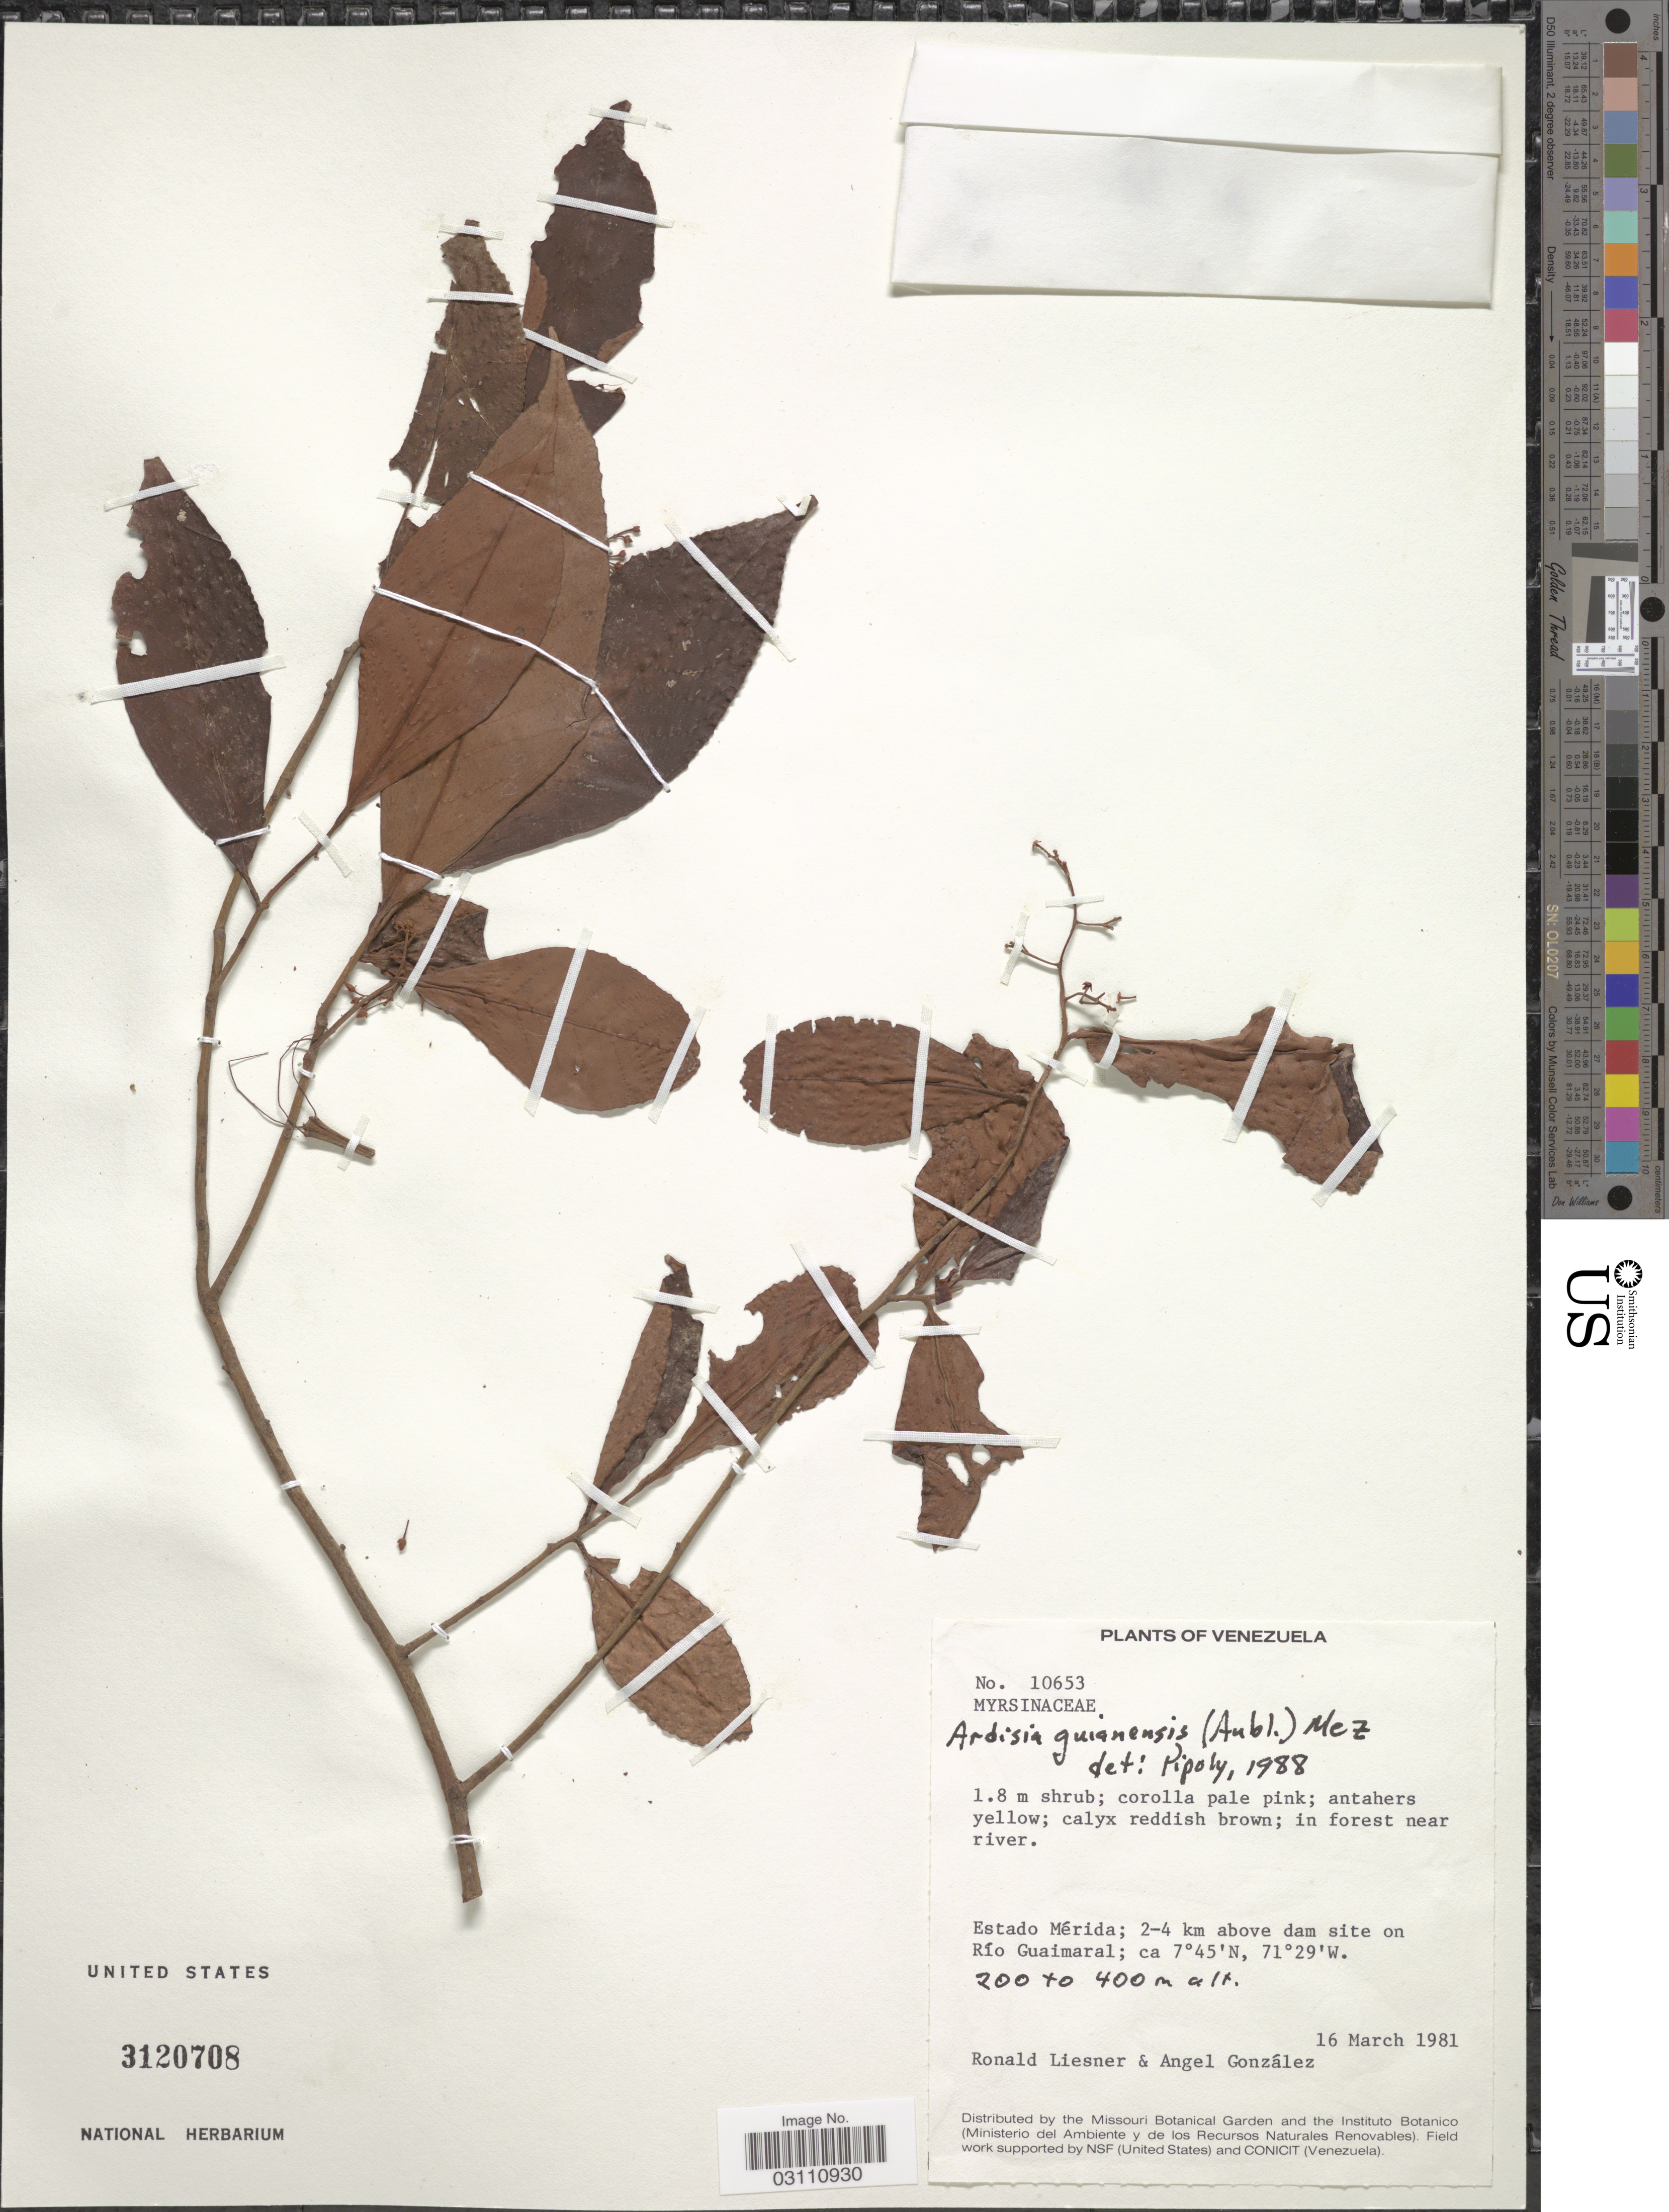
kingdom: Plantae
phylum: Tracheophyta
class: Magnoliopsida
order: Ericales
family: Primulaceae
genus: Ardisia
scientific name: Ardisia guianensis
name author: (Aubl.) Mez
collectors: R. L. Liesner & A. C. González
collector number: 10653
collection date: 1981-03-16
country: Venezuela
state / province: Mérida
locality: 2-4 km above dam site on Río Guaimaral.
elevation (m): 200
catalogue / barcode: US 3120708